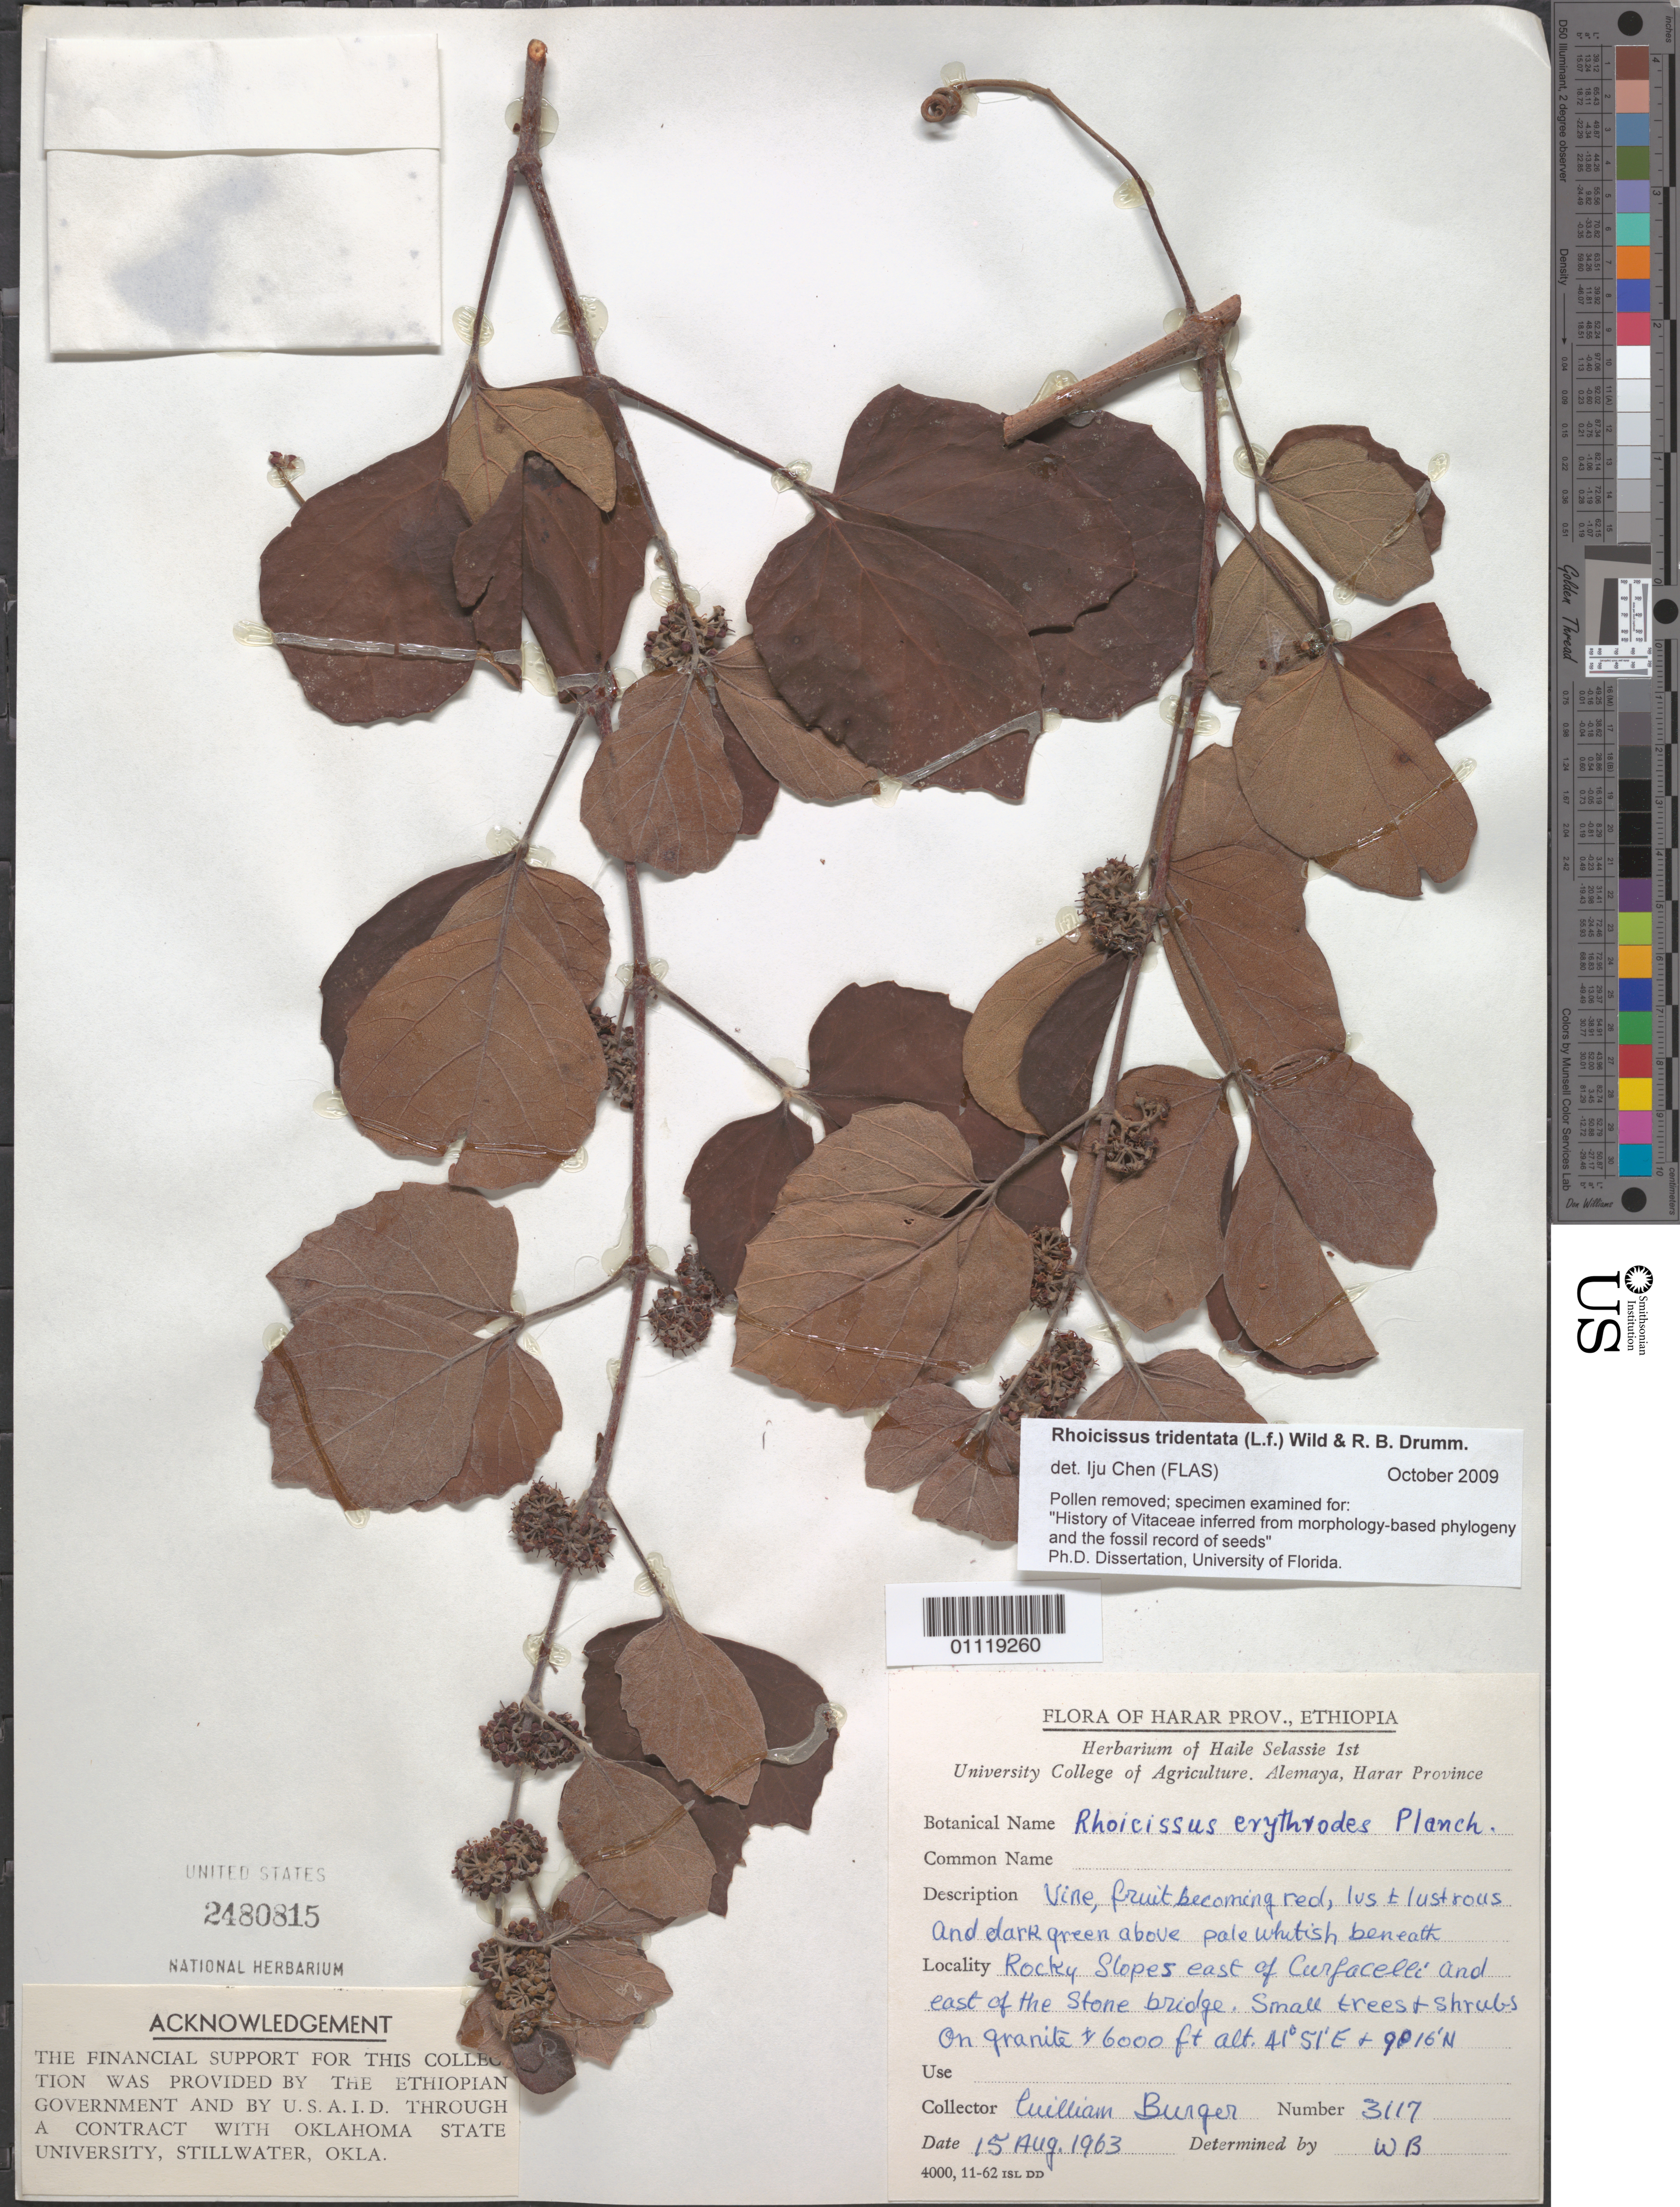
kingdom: Plantae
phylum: Tracheophyta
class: Magnoliopsida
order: Vitales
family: Vitaceae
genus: Rhoicissus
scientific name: Rhoicissus tridentata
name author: (L. f.) Wild & R.B. Drumm.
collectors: W. Burger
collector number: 3117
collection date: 1963-08-15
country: Ethiopia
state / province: Harari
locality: E of Curfacelli and E of the Stone bridge.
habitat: Rocky slopes. On small trees & schrubs, vine.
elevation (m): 1829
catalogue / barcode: US 2480815